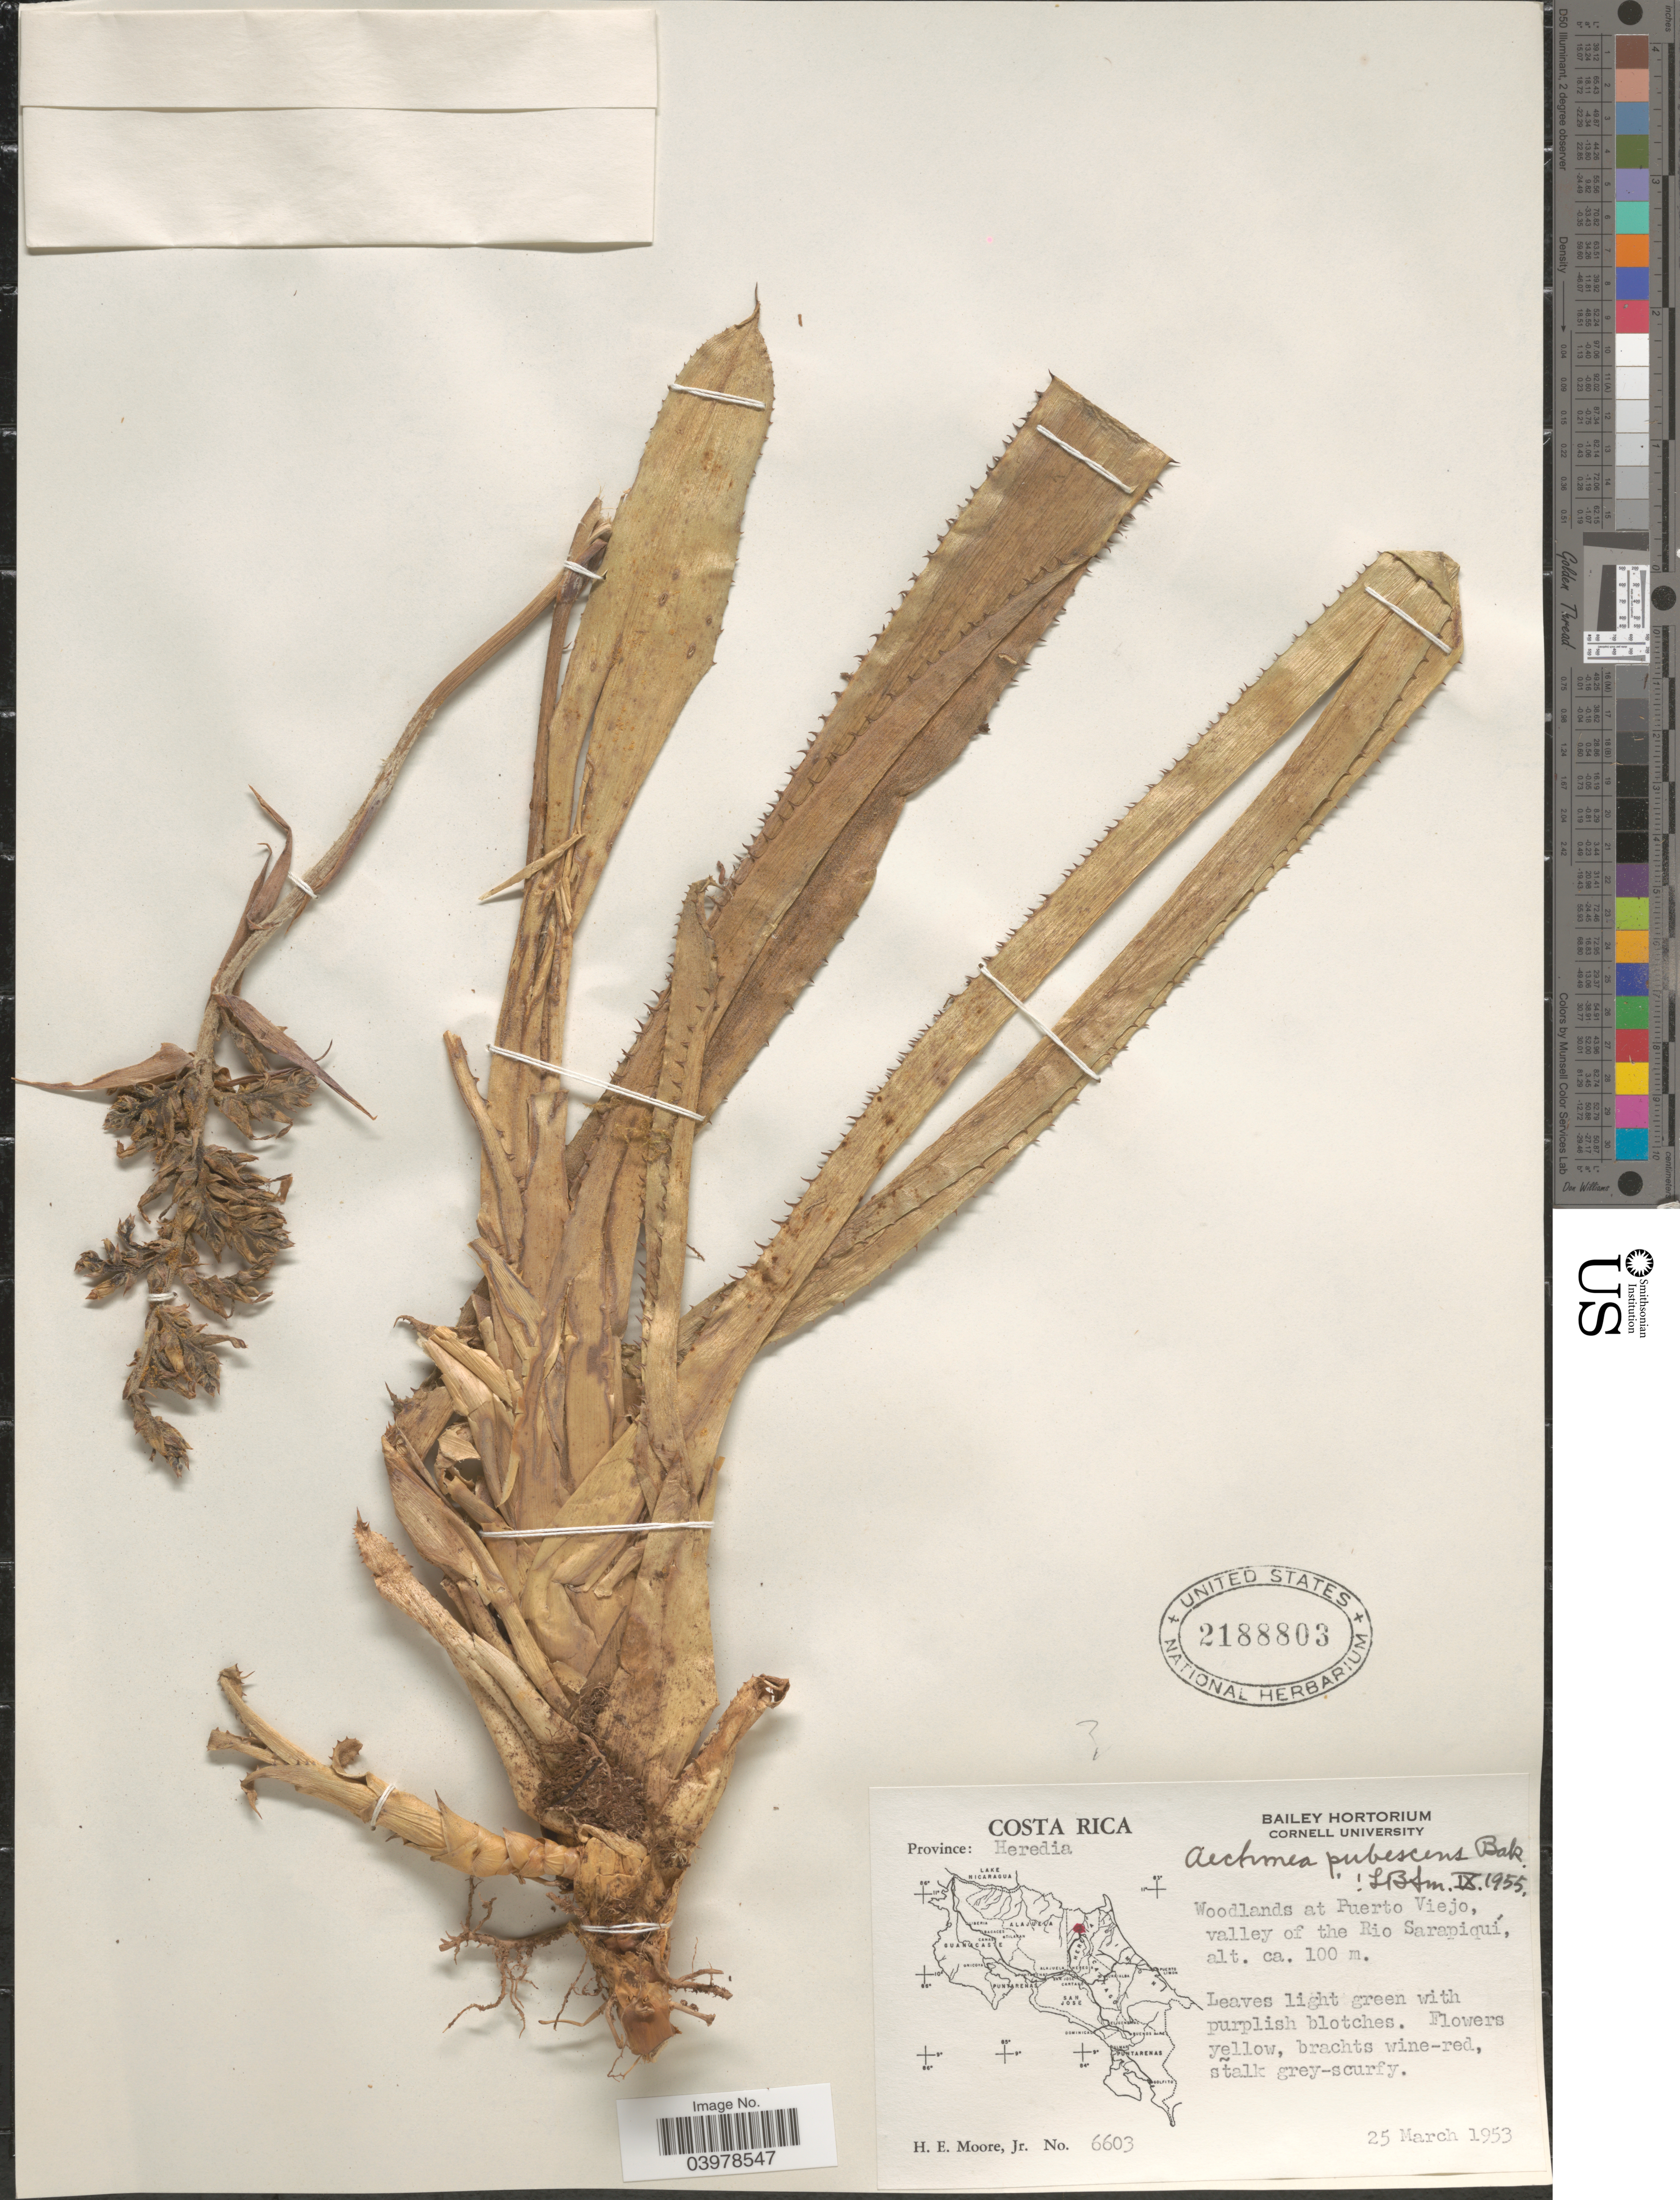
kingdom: Plantae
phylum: Tracheophyta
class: Liliopsida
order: Poales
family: Bromeliaceae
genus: Aechmea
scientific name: Aechmea angustifolia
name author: Poepp. & Endl.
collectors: H. Moore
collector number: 6603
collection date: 1953-03-25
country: Costa Rica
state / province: Heredia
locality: Woodlands at Puerto Viejo, valley of the Rio Sarapiquí.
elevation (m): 100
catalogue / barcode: US 2188803